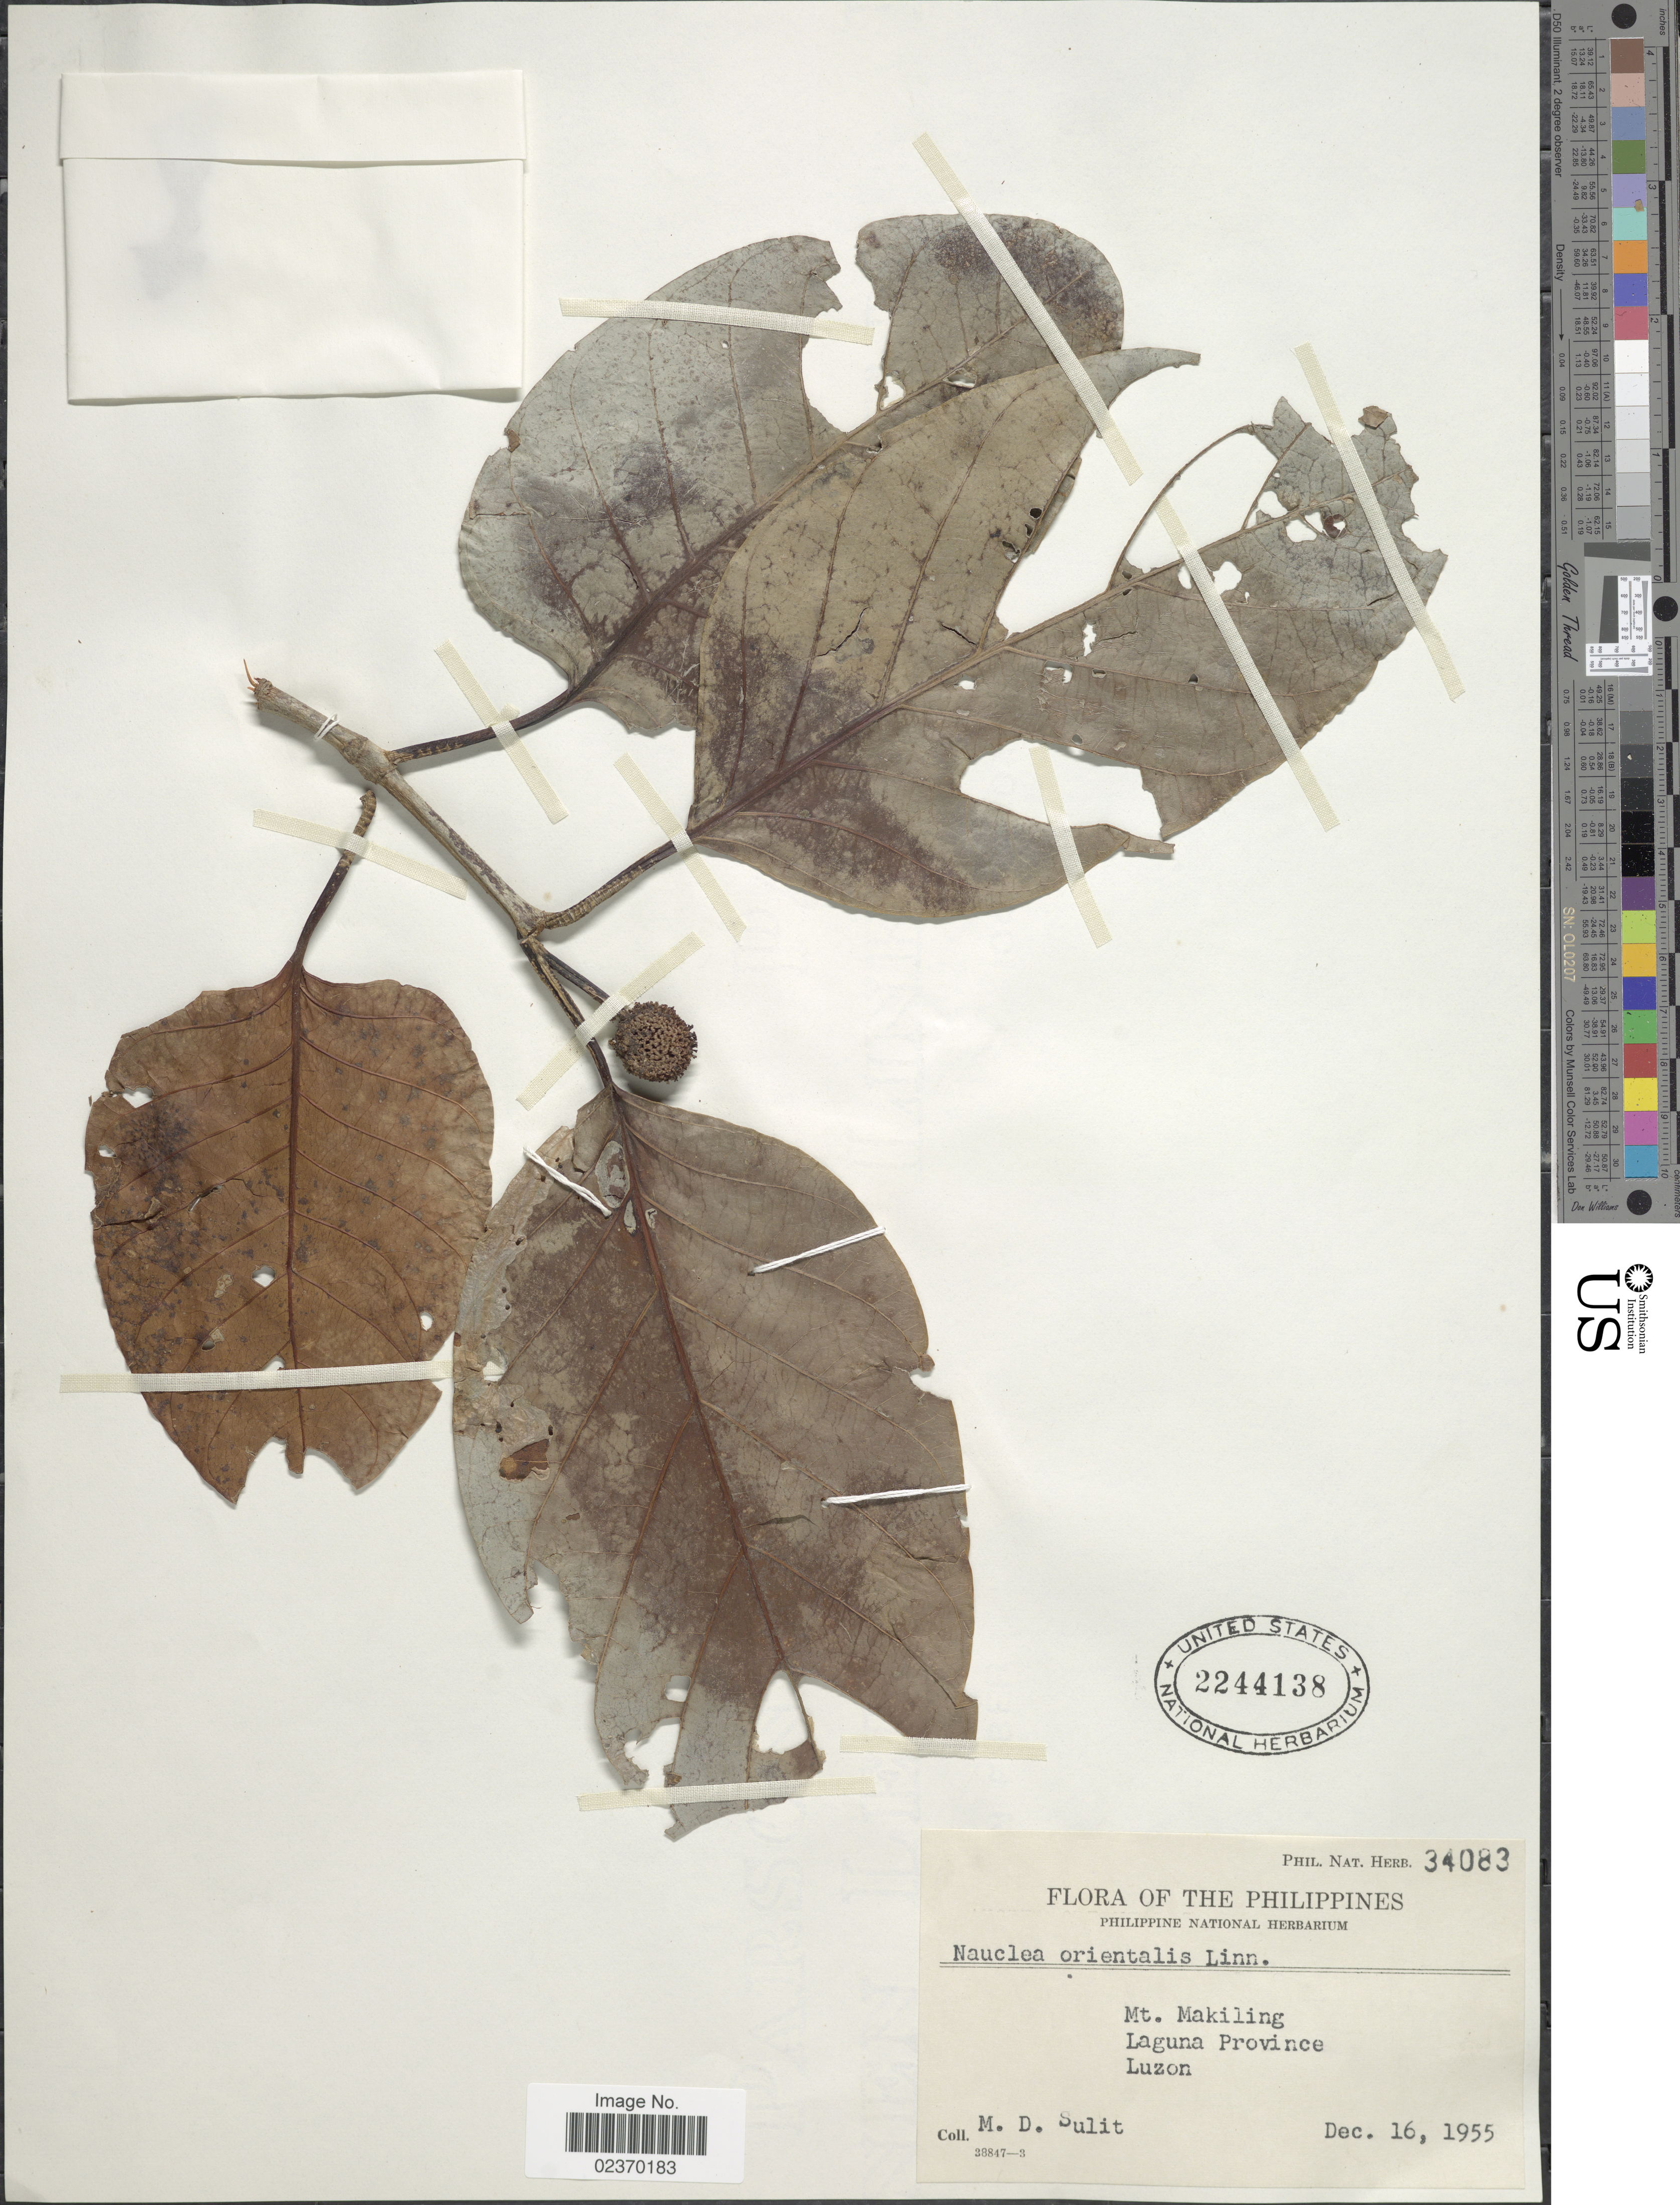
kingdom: Plantae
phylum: Tracheophyta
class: Magnoliopsida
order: Gentianales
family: Rubiaceae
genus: Neonauclea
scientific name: Neonauclea calycina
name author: (Bartl. ex DC.) Merr.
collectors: M. Sulit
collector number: Phil. Nat. Herb 34083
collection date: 1955-12-16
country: Philippines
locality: Mt Makiling, Laguna Province, Luzon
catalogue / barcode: US 2244138